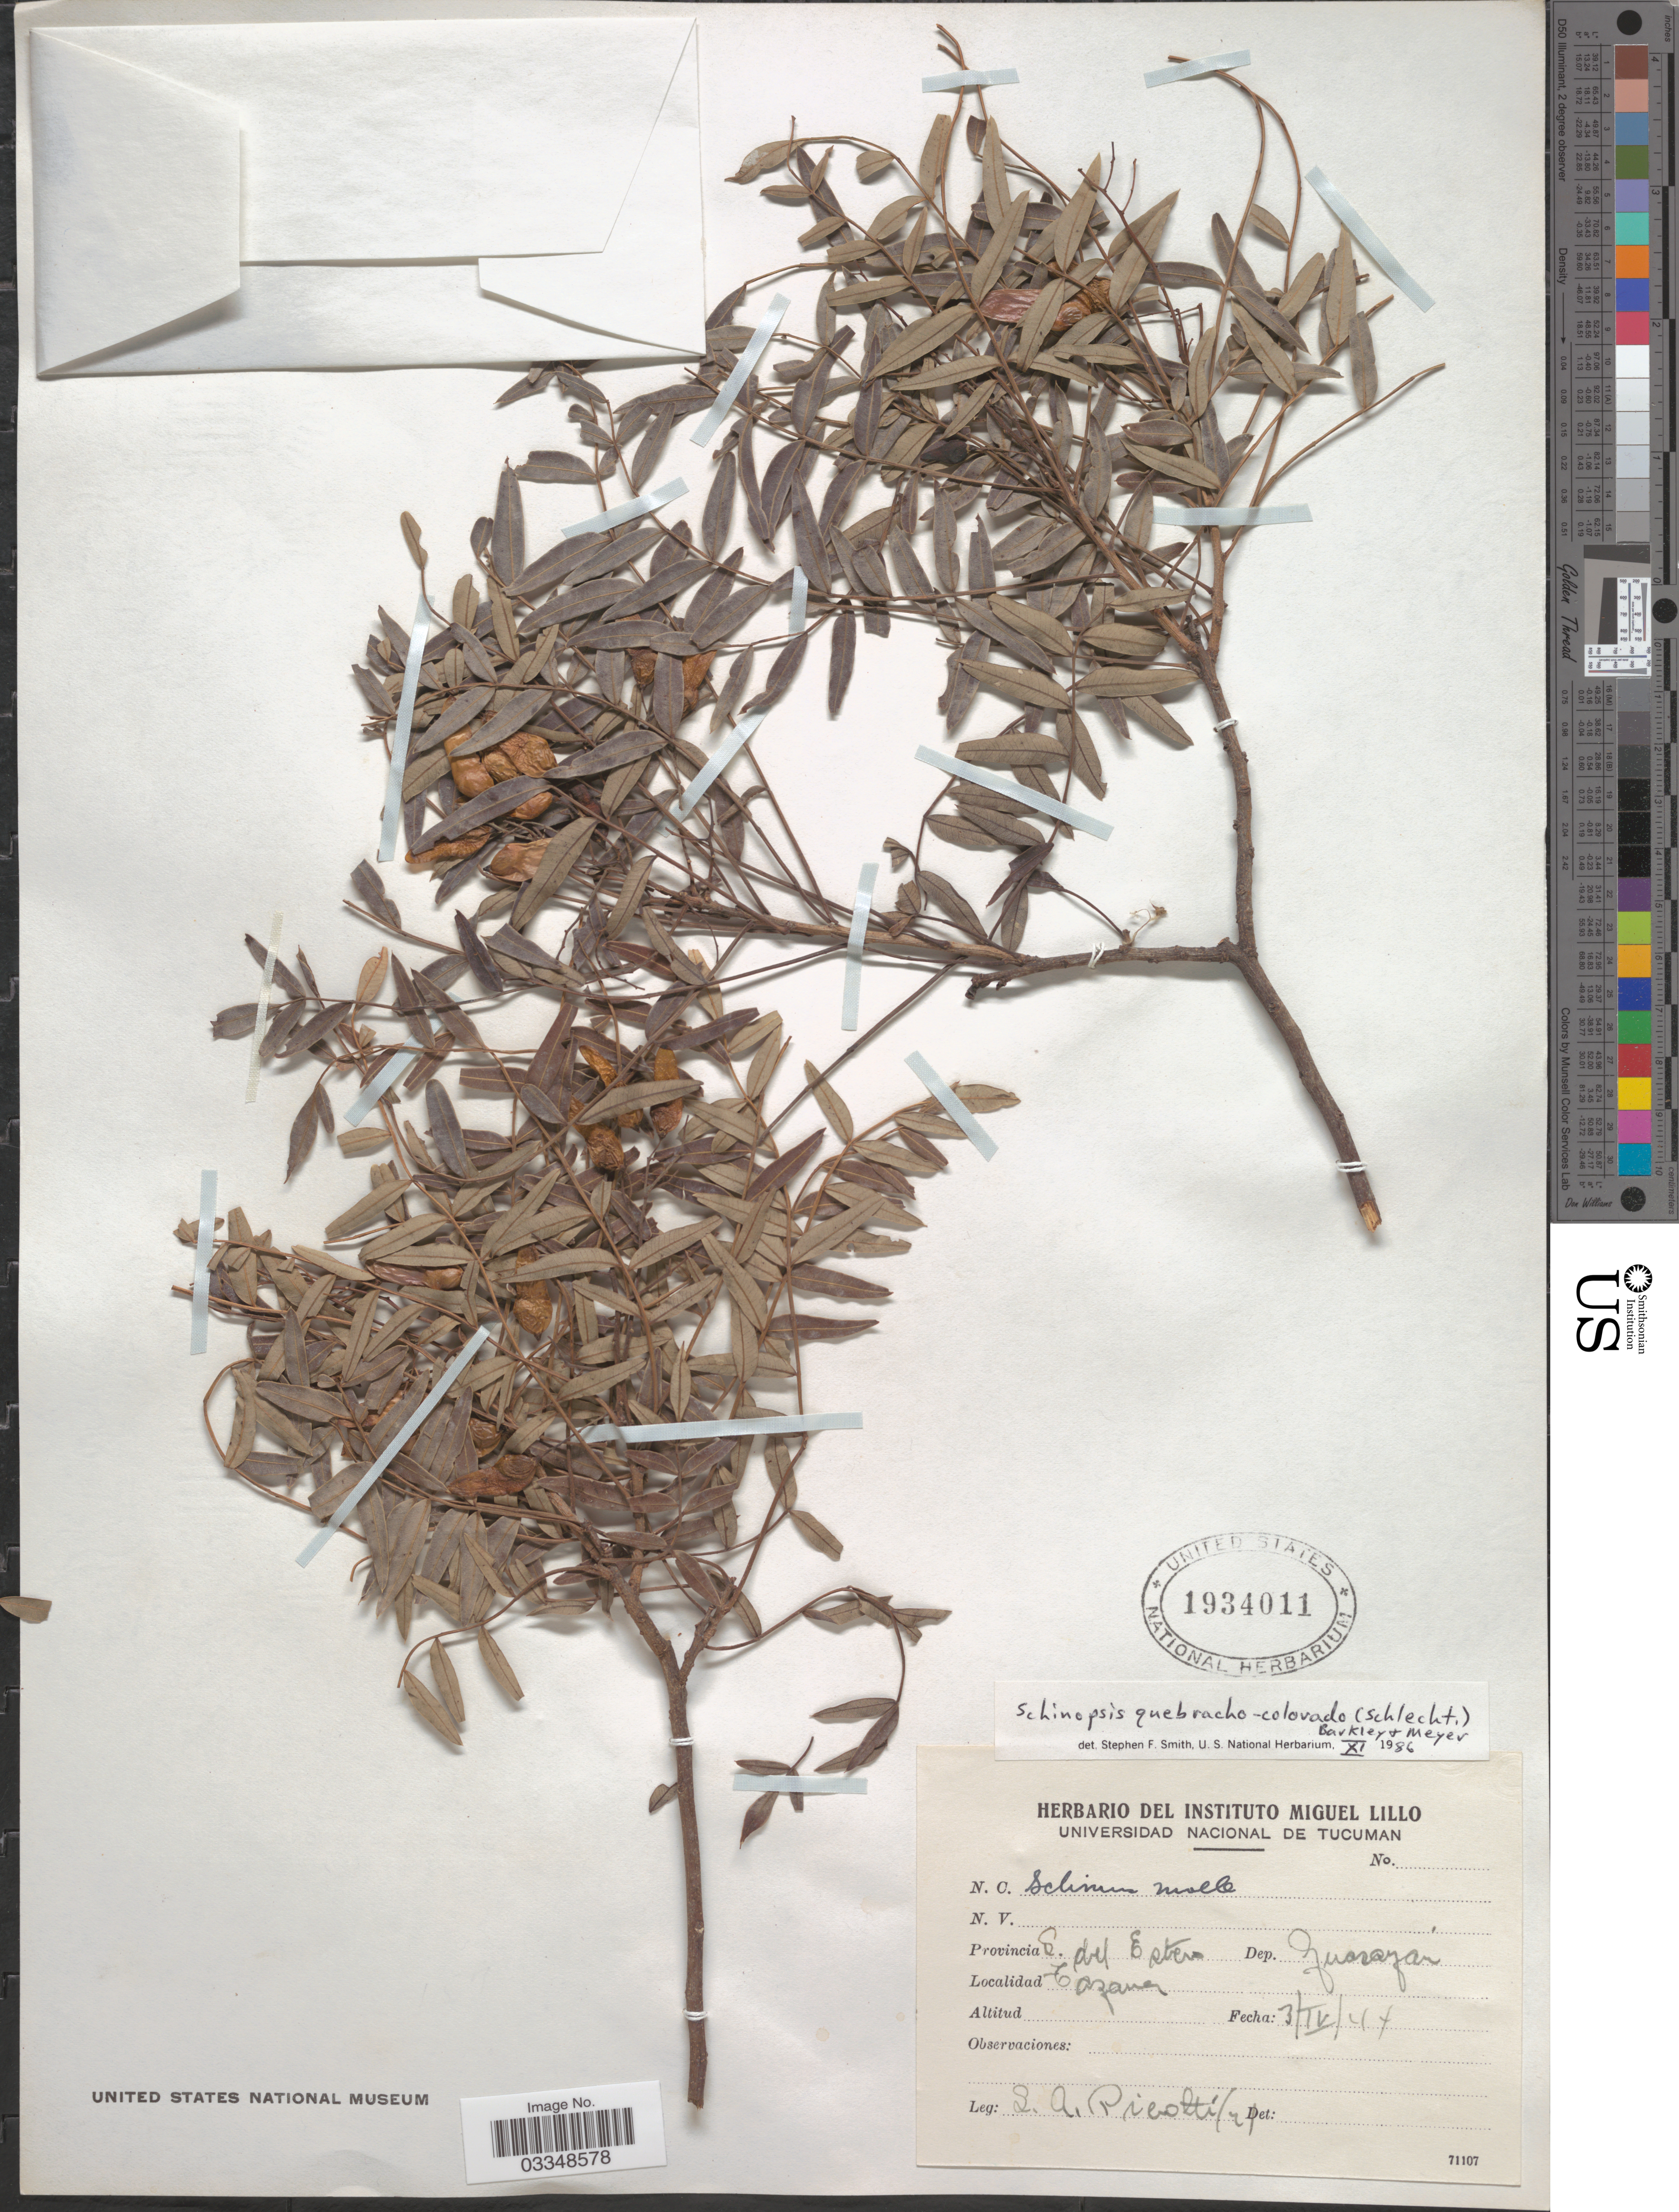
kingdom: Plantae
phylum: Tracheophyta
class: Magnoliopsida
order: Sapindales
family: Anacardiaceae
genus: Schinopsis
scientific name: Schinopsis quebracho-colorado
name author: F.A. Barkley & T. Mey.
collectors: S. A. Pierotti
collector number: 2*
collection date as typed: Transcribed d/m/y: 3/4/44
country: Argentina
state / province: Santiago del Estero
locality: Dep. Guaraján, Tazana.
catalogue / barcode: US 1934011